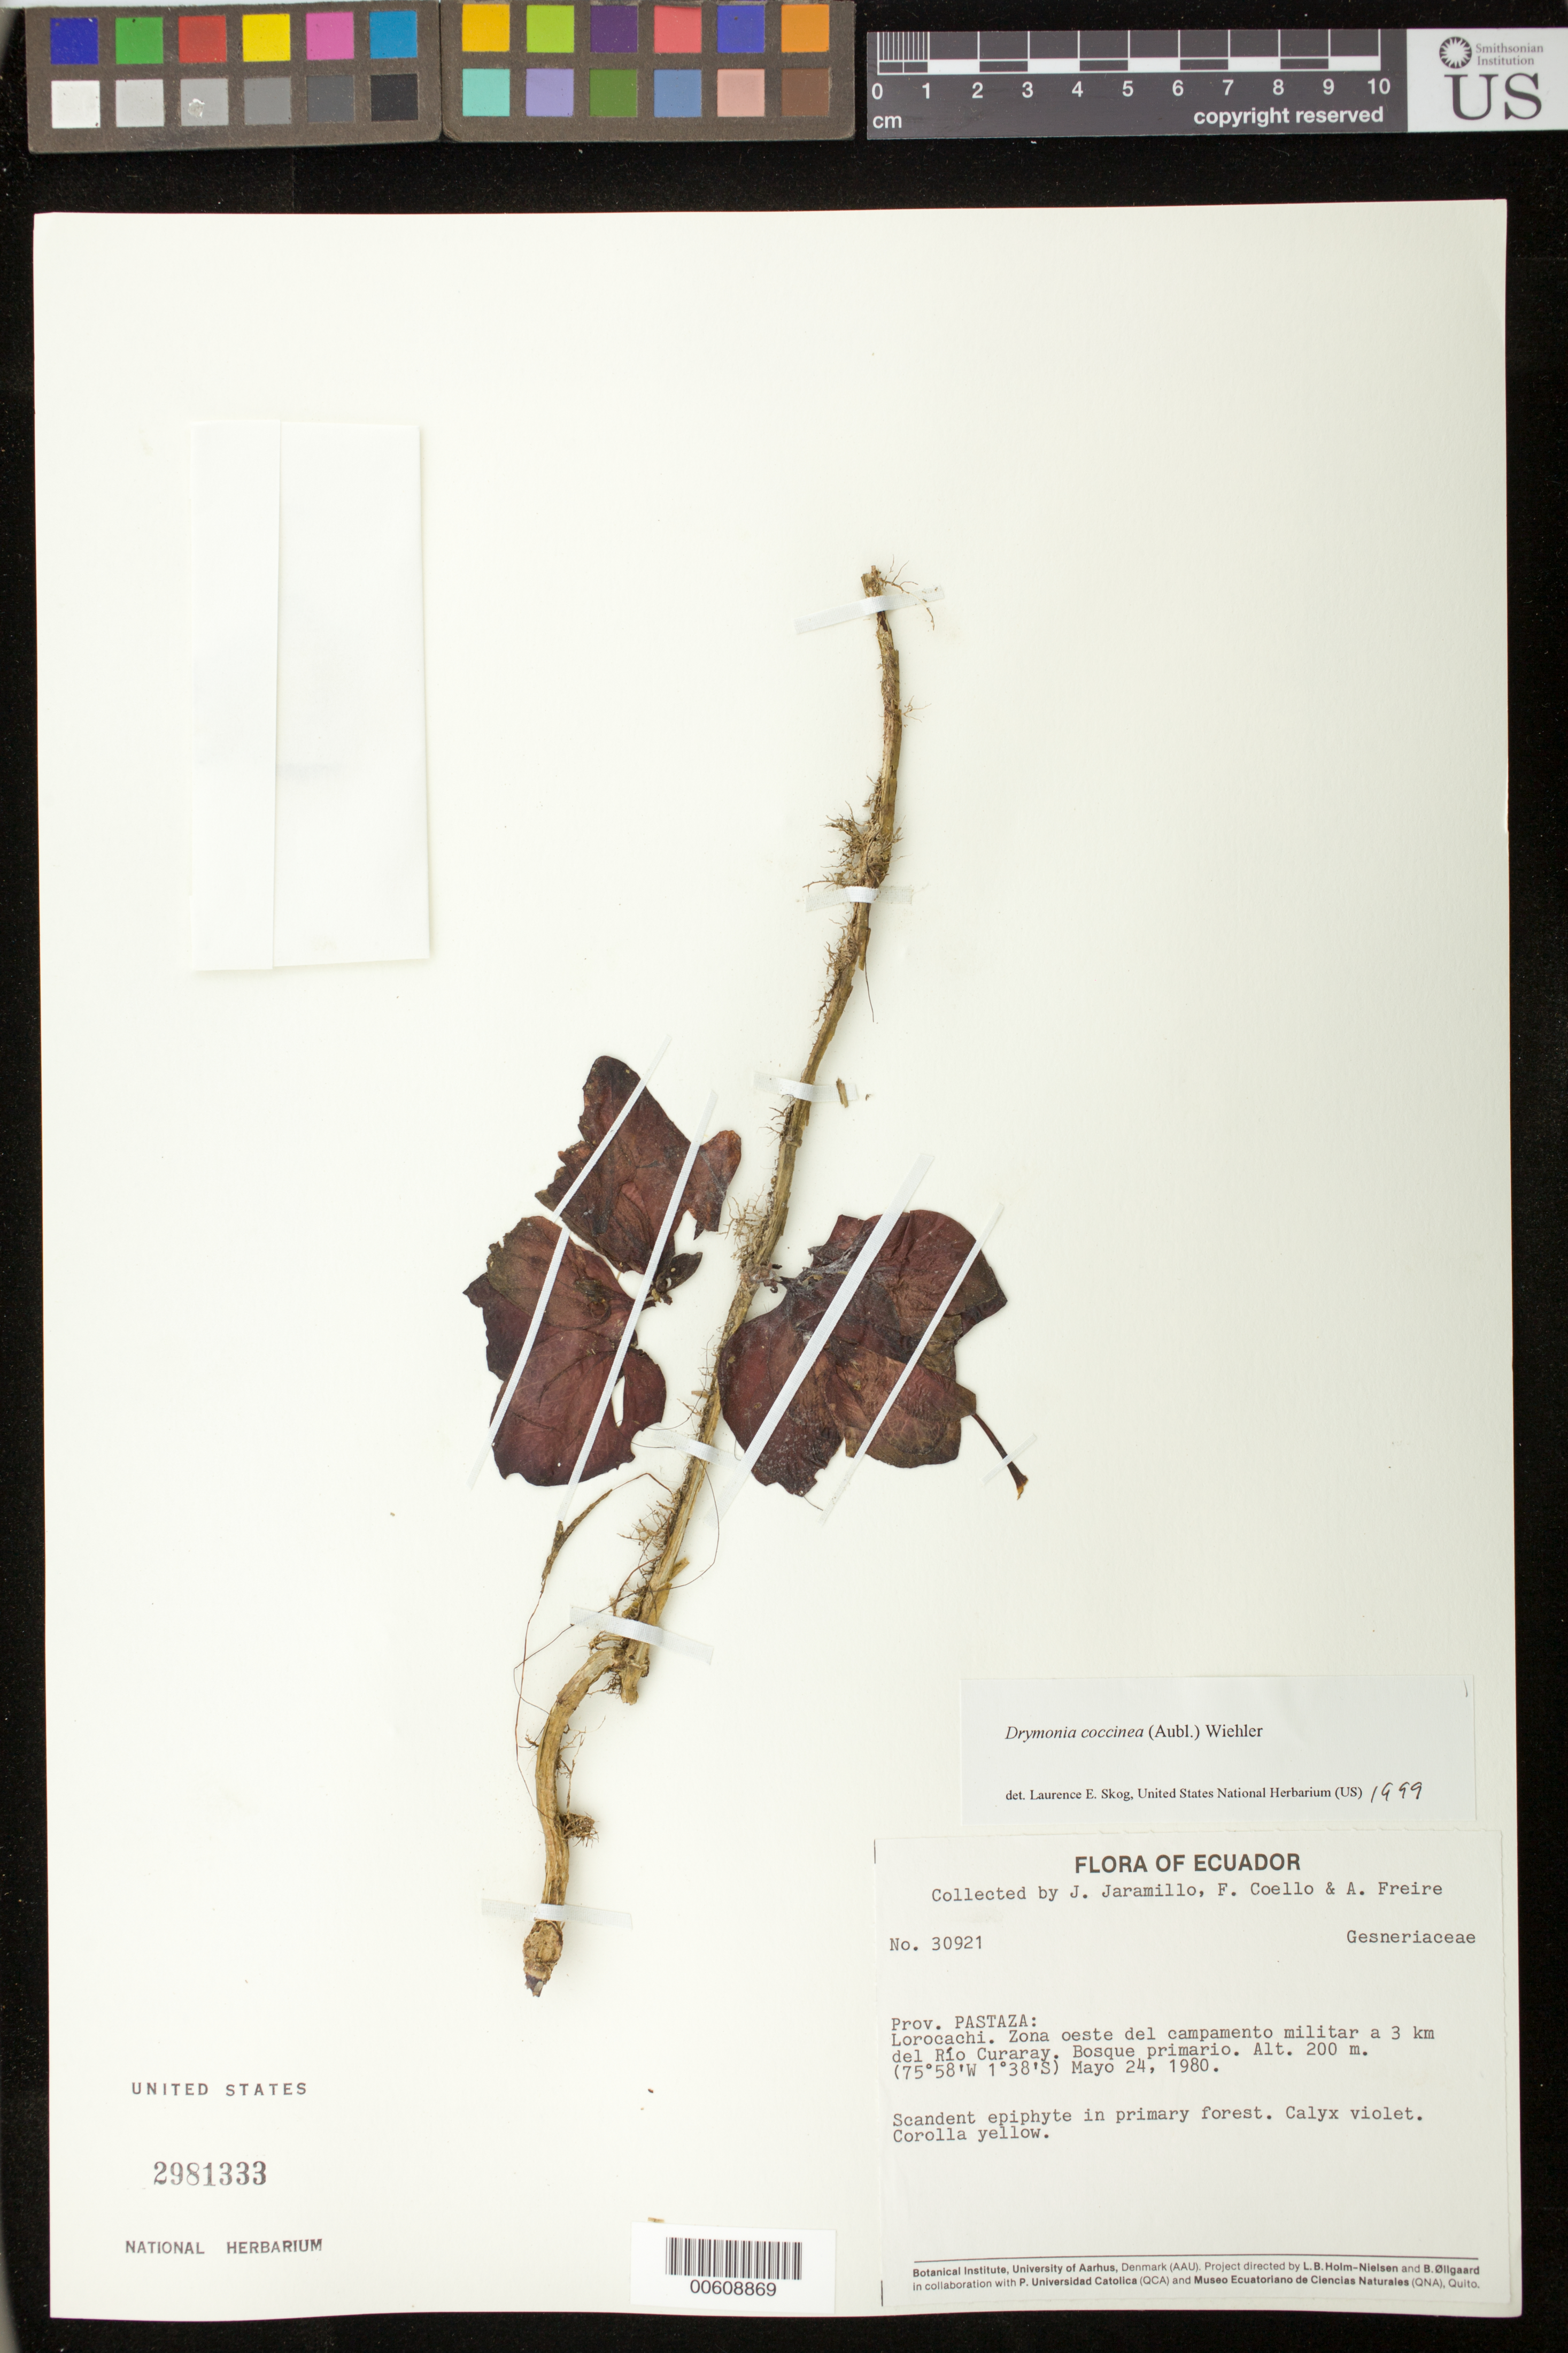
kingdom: Plantae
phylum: Tracheophyta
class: Magnoliopsida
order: Lamiales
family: Gesneriaceae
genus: Drymonia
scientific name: Drymonia coccinea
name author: (Aubl.) Wiehler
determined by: Skog, Laurence E.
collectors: J. L. Jaramillo, F. Coello & A. Freire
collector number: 30921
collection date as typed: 24 May 1980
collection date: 1980-05-24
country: Ecuador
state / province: Pastaza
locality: Lorocachi, zone W del campamento militar a 3 km del Río Curaray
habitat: Bosque primario; in primary forest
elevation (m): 200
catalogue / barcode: US 2981333